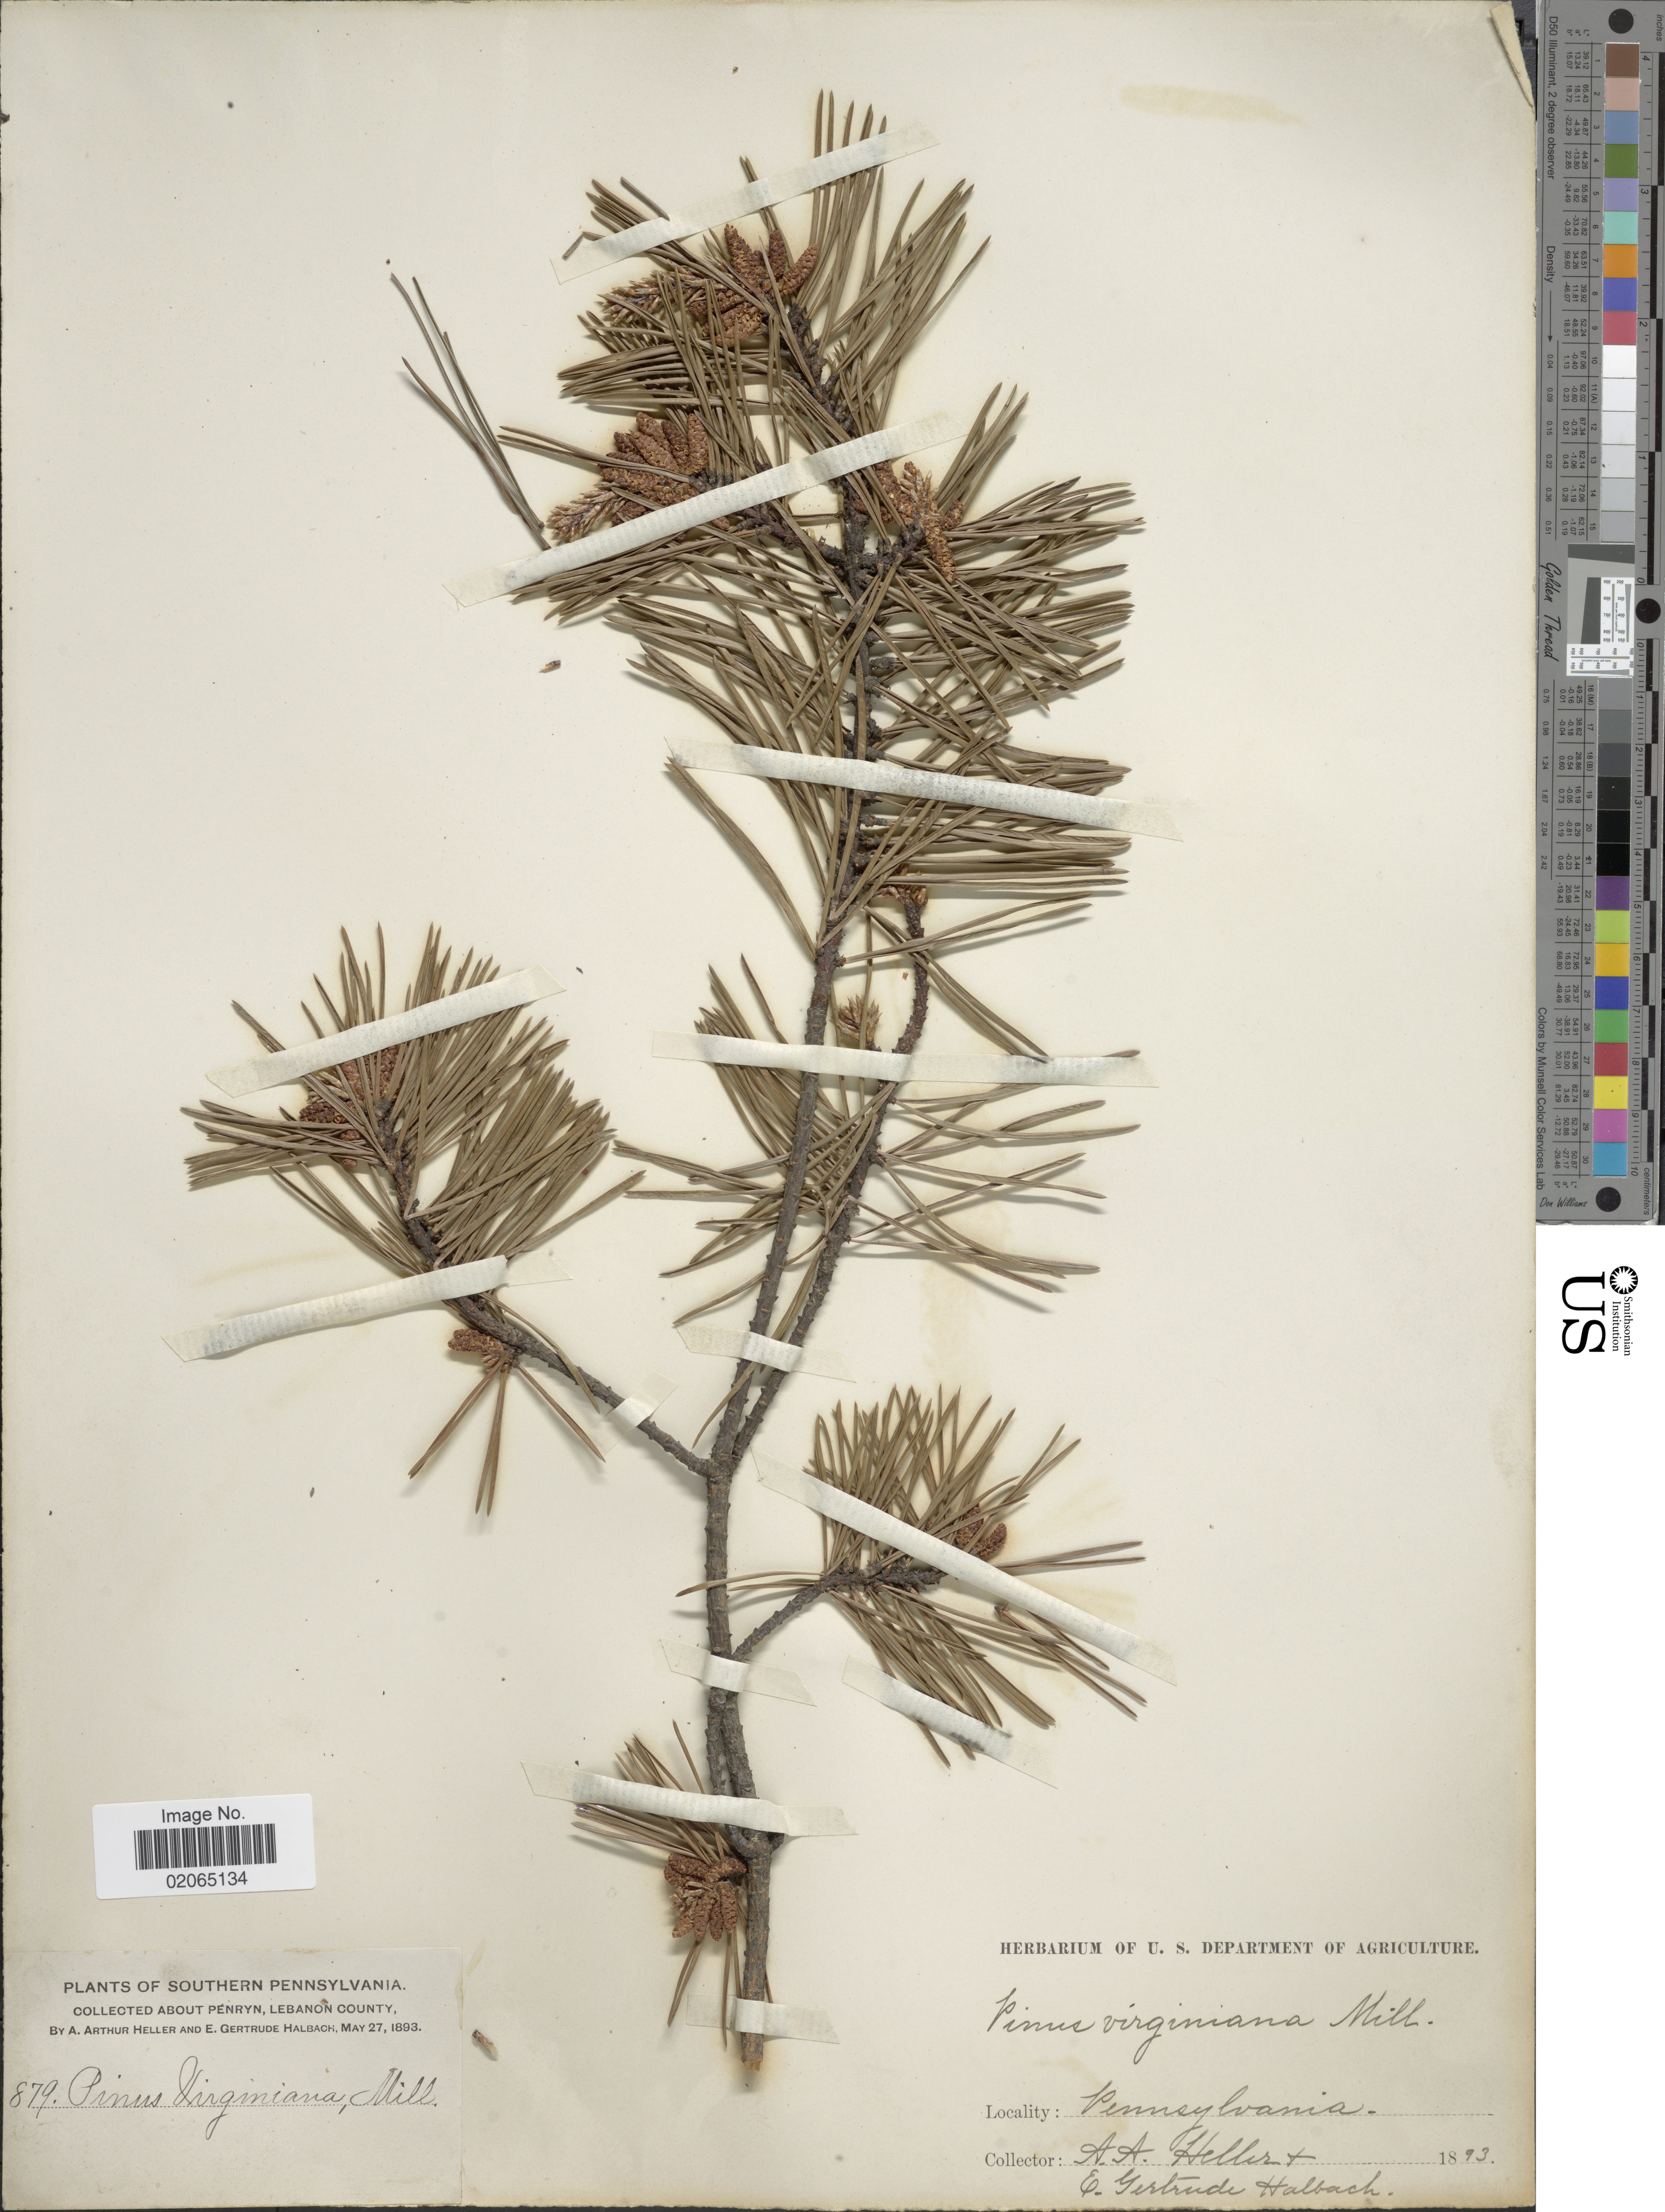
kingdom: Plantae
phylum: Tracheophyta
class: Pinopsida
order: Pinales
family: Pinaceae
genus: Pinus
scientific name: Pinus virginiana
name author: Mill.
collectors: A. A. Heller & E. G. Halbach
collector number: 879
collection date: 1893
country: United States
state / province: Pennsylvania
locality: Southern Pennsylvania, About Penryn Lebanon County